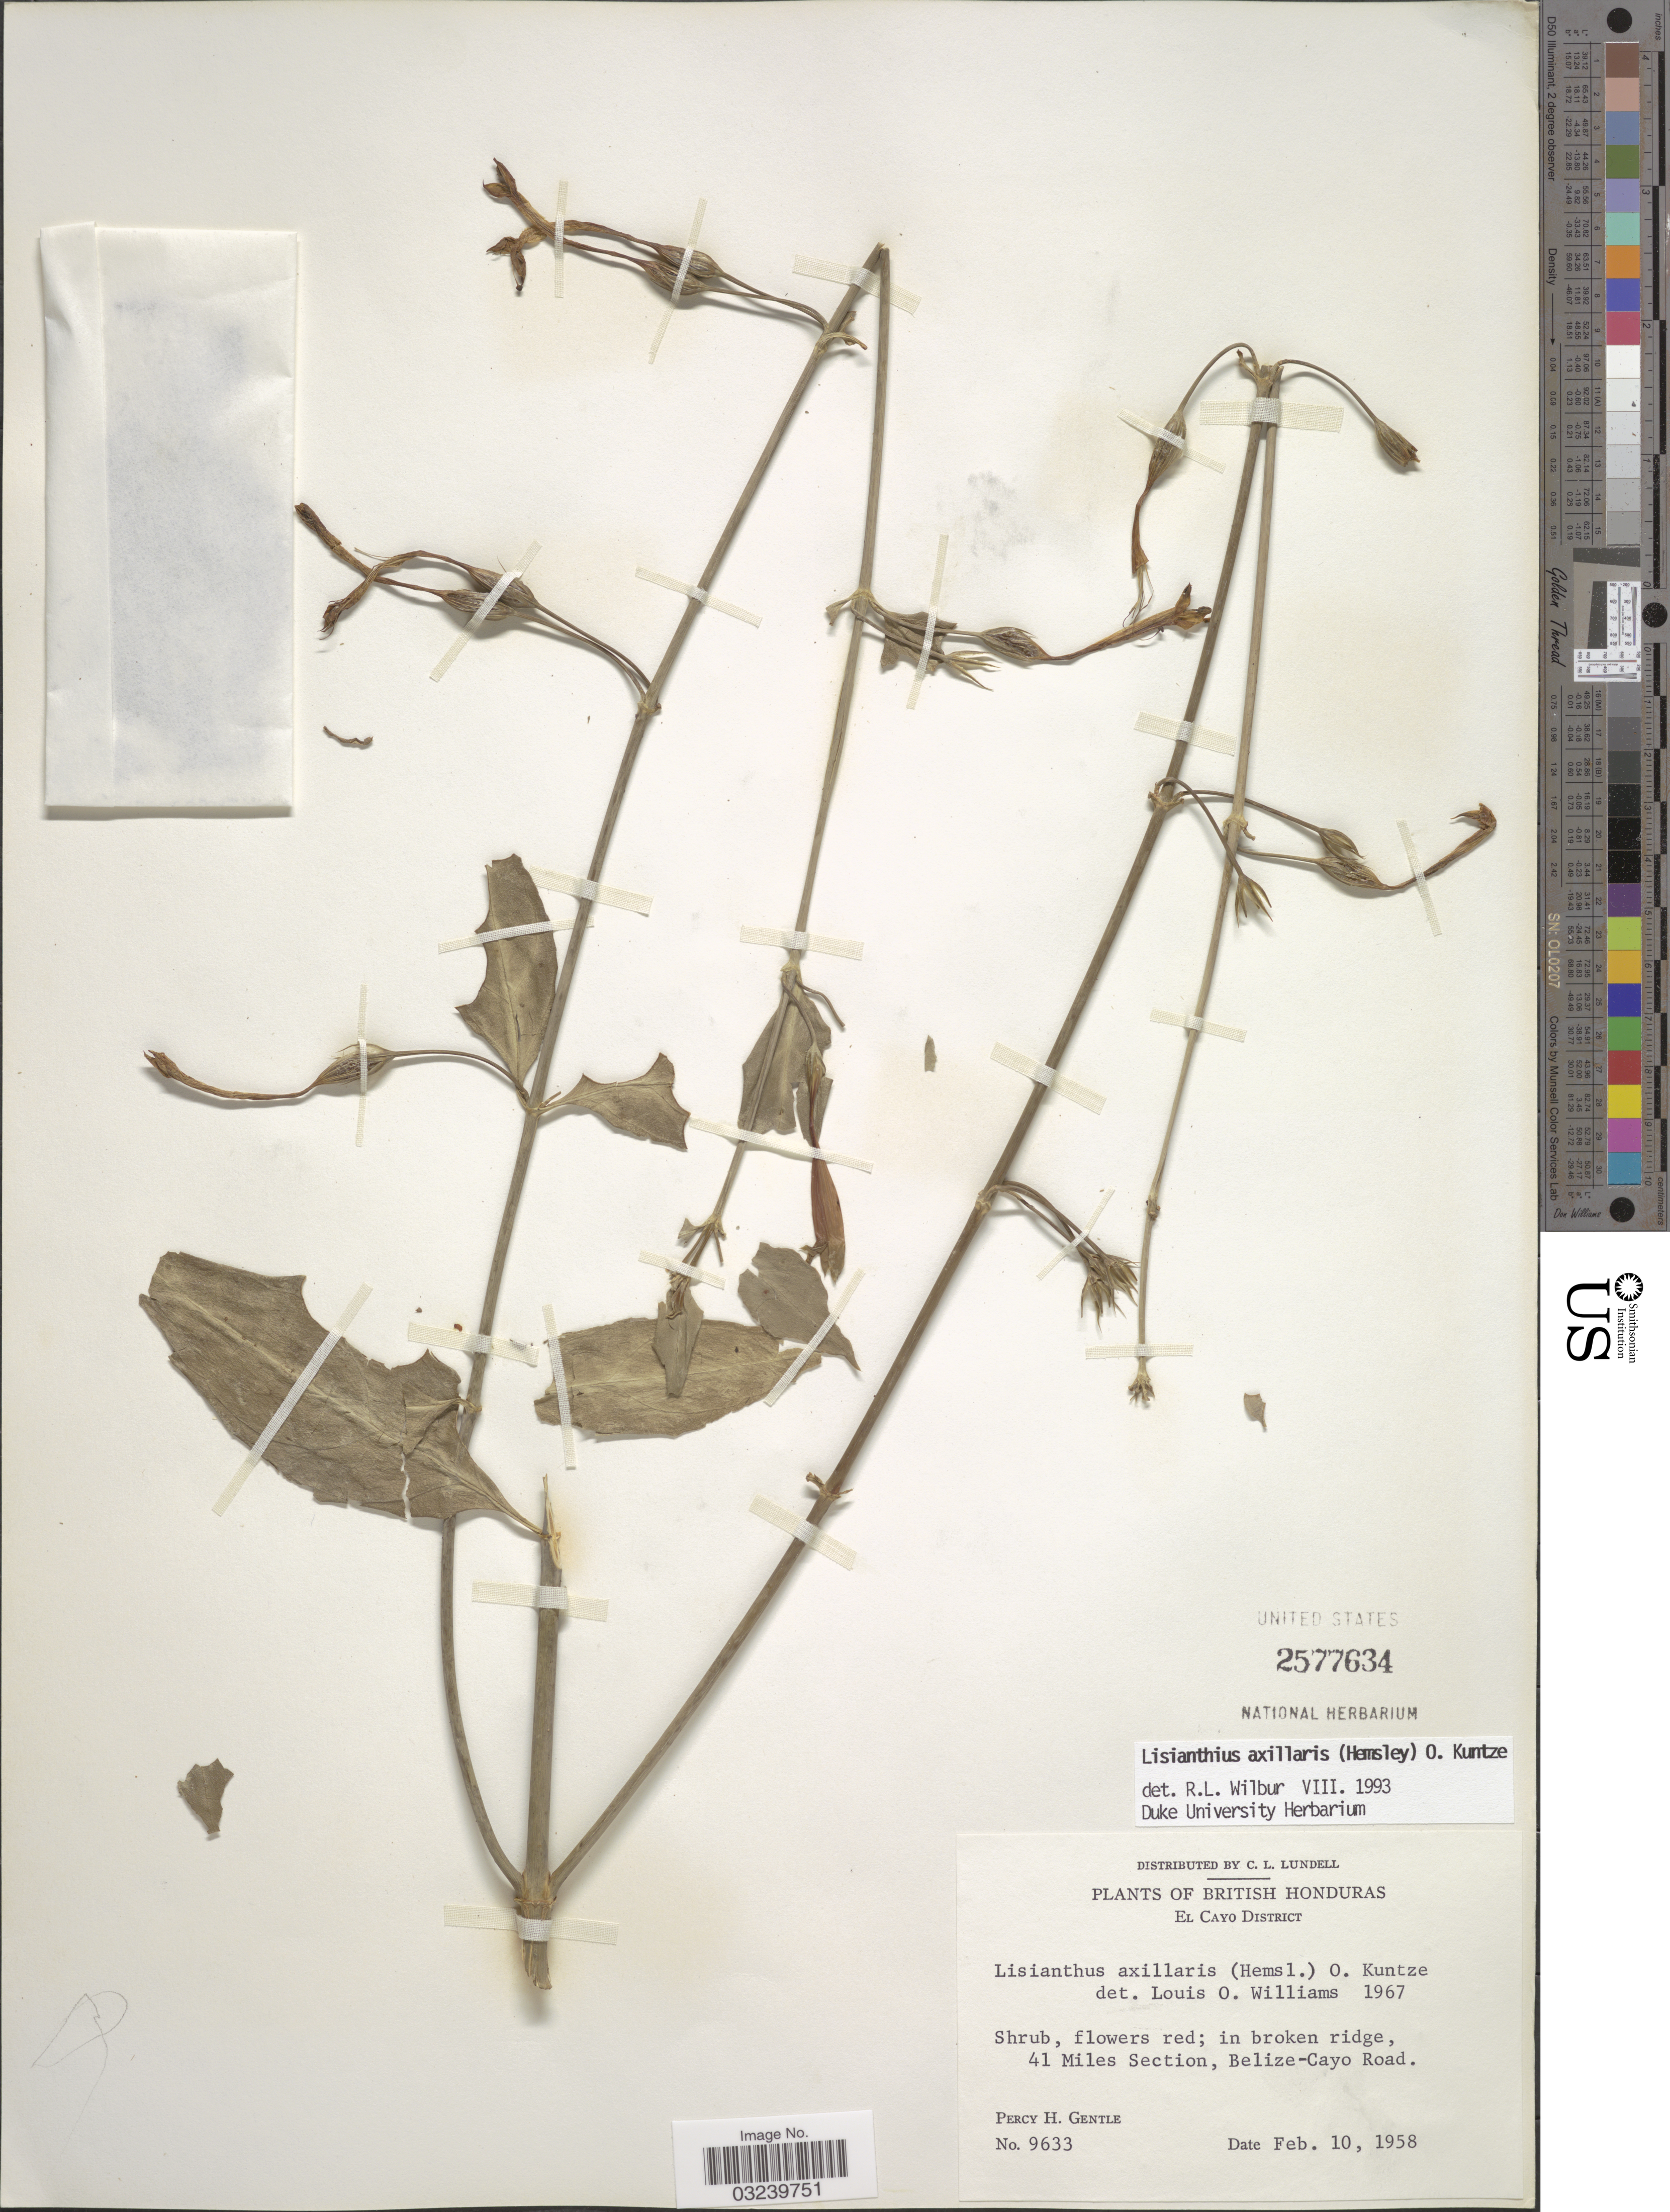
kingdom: Plantae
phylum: Tracheophyta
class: Magnoliopsida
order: Gentianales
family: Gentianaceae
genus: Lisianthius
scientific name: Lisianthius axillaris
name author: (Hemsl.) Kuntze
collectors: P. H. Gentle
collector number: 9633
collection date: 1958-02-10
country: Belize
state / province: Cayo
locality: British Honduras, El Cayo District, in broken ridge, 41 Miles Section, Belize-Cayo Road.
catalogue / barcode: US 2577634